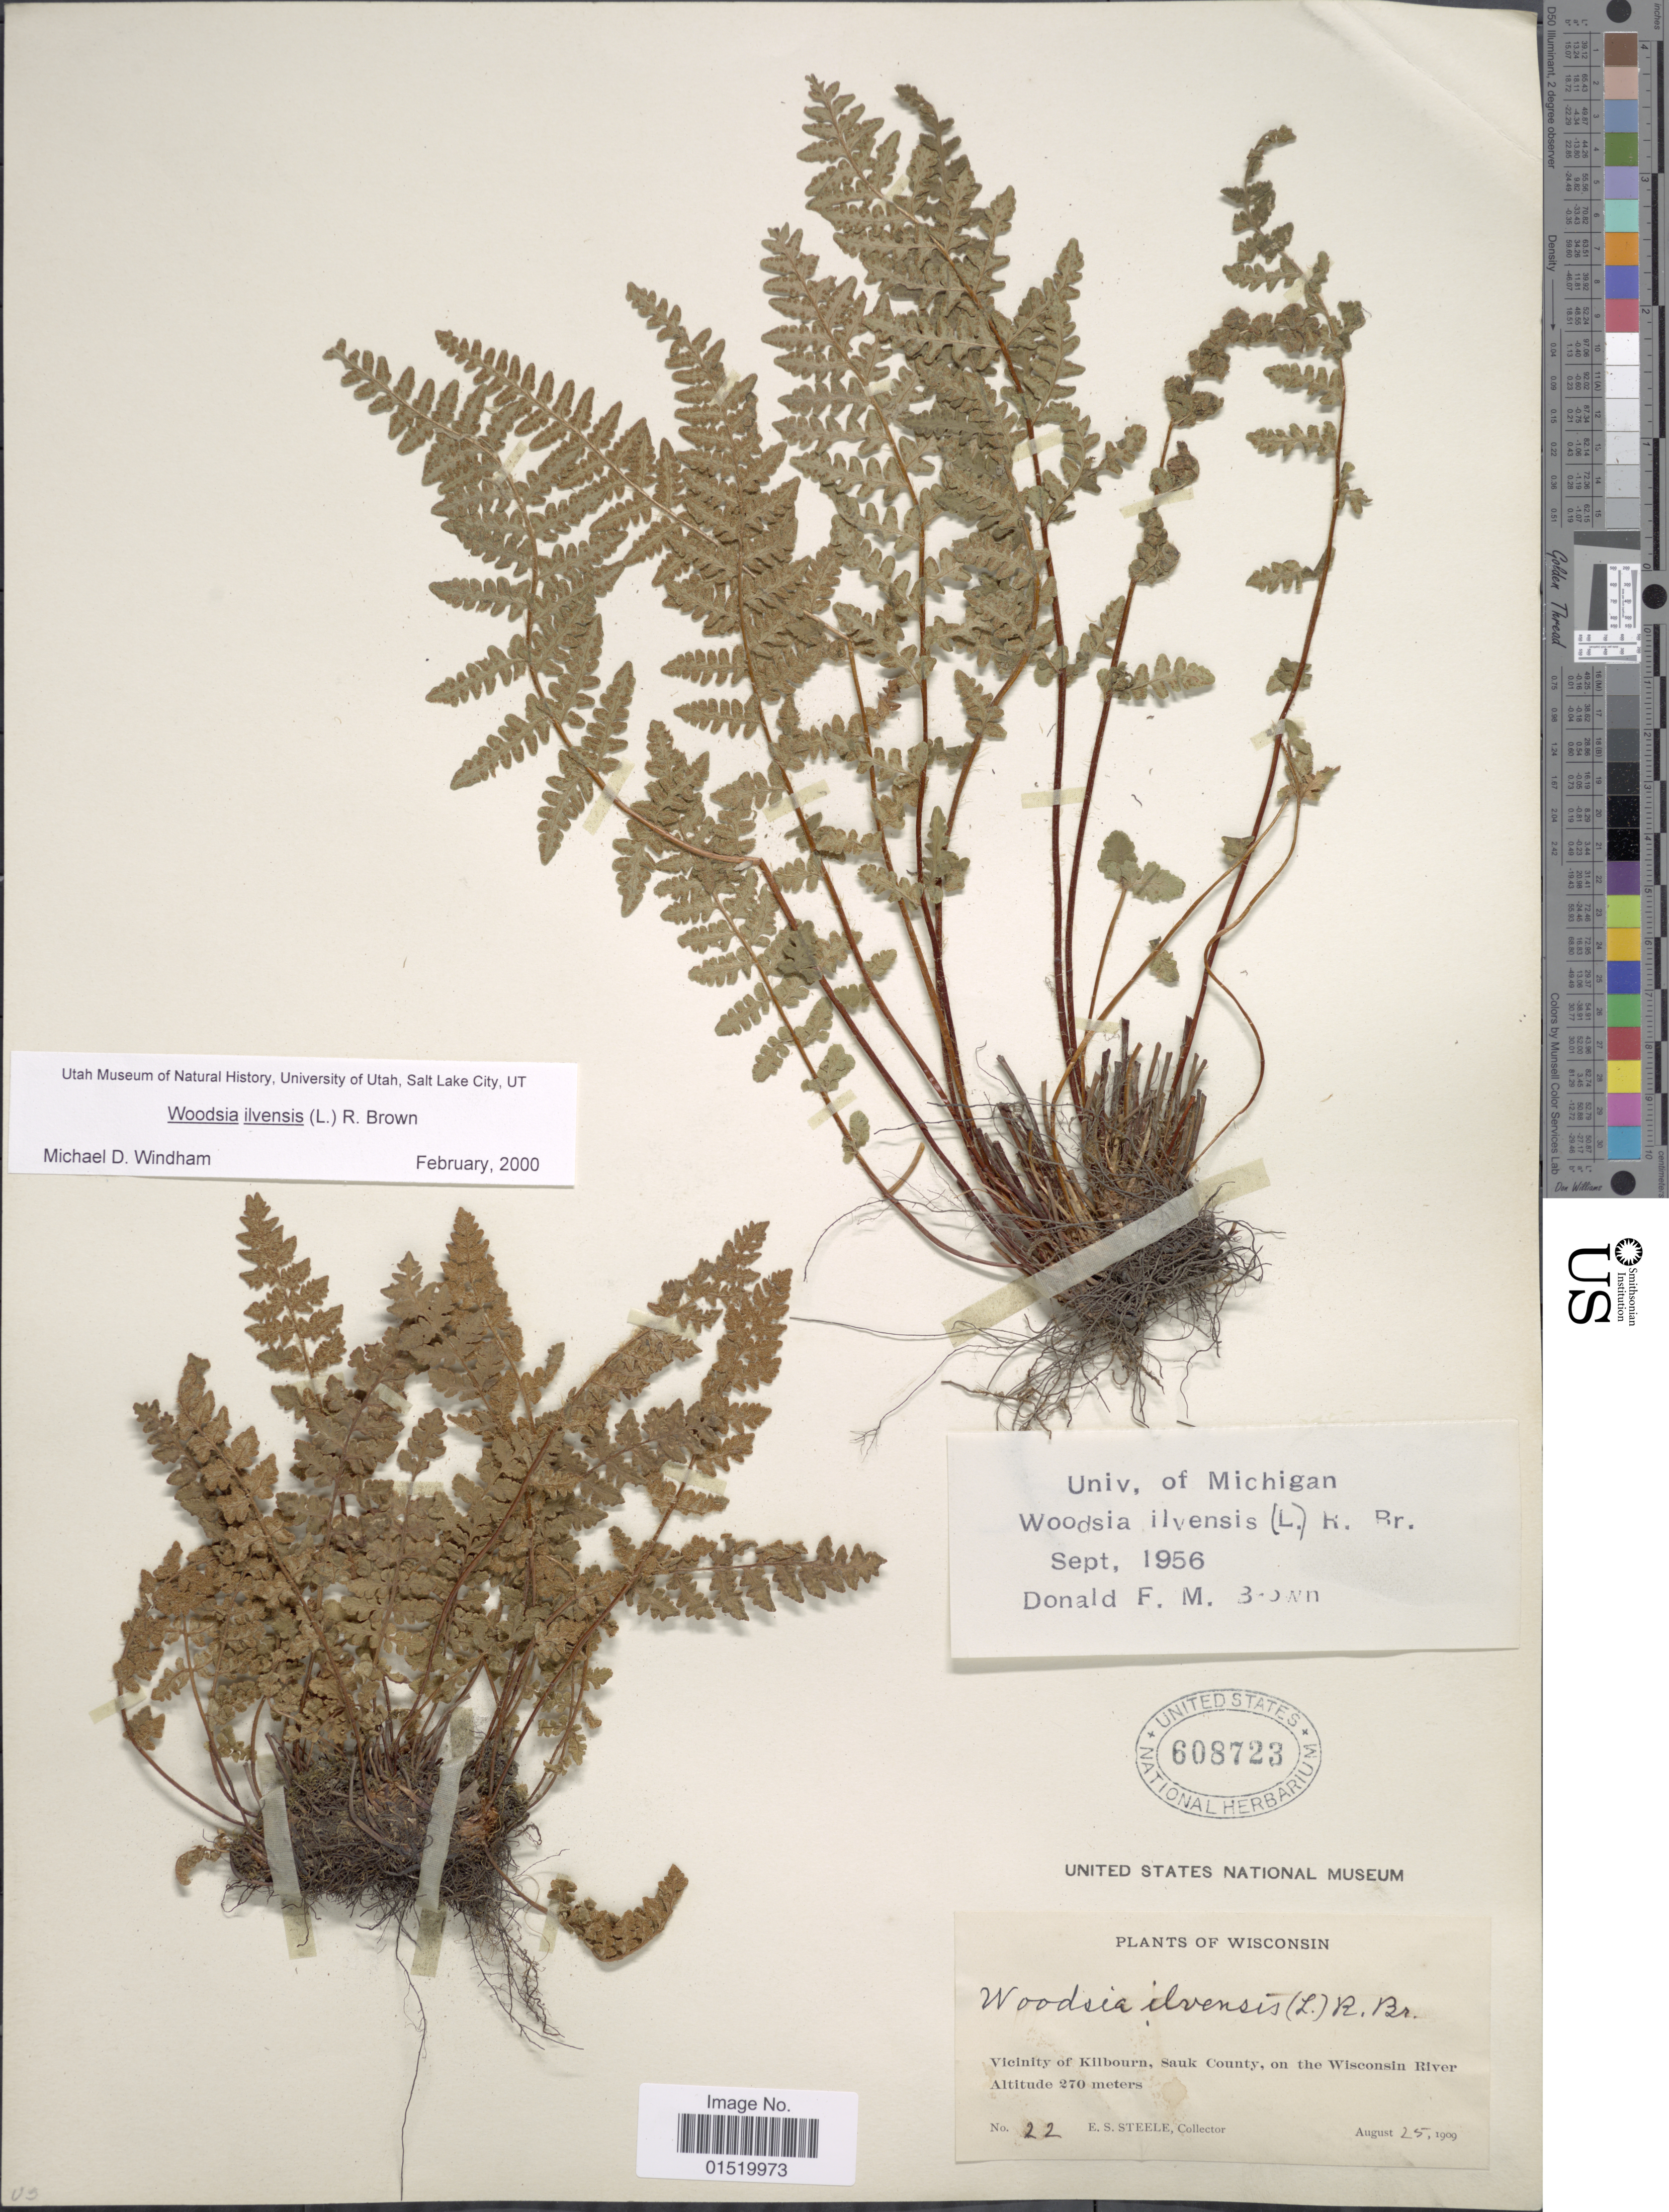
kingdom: Plantae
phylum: Tracheophyta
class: Polypodiopsida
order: Polypodiales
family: Woodsiaceae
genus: Woodsia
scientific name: Woodsia ilvensis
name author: (L.) R. Br.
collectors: E. Steele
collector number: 22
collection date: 1909-08-25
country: United States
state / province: Wisconsin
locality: Vicinity of Kilbourn, Sauk County, on the Wisconsin River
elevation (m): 270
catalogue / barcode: US 608723